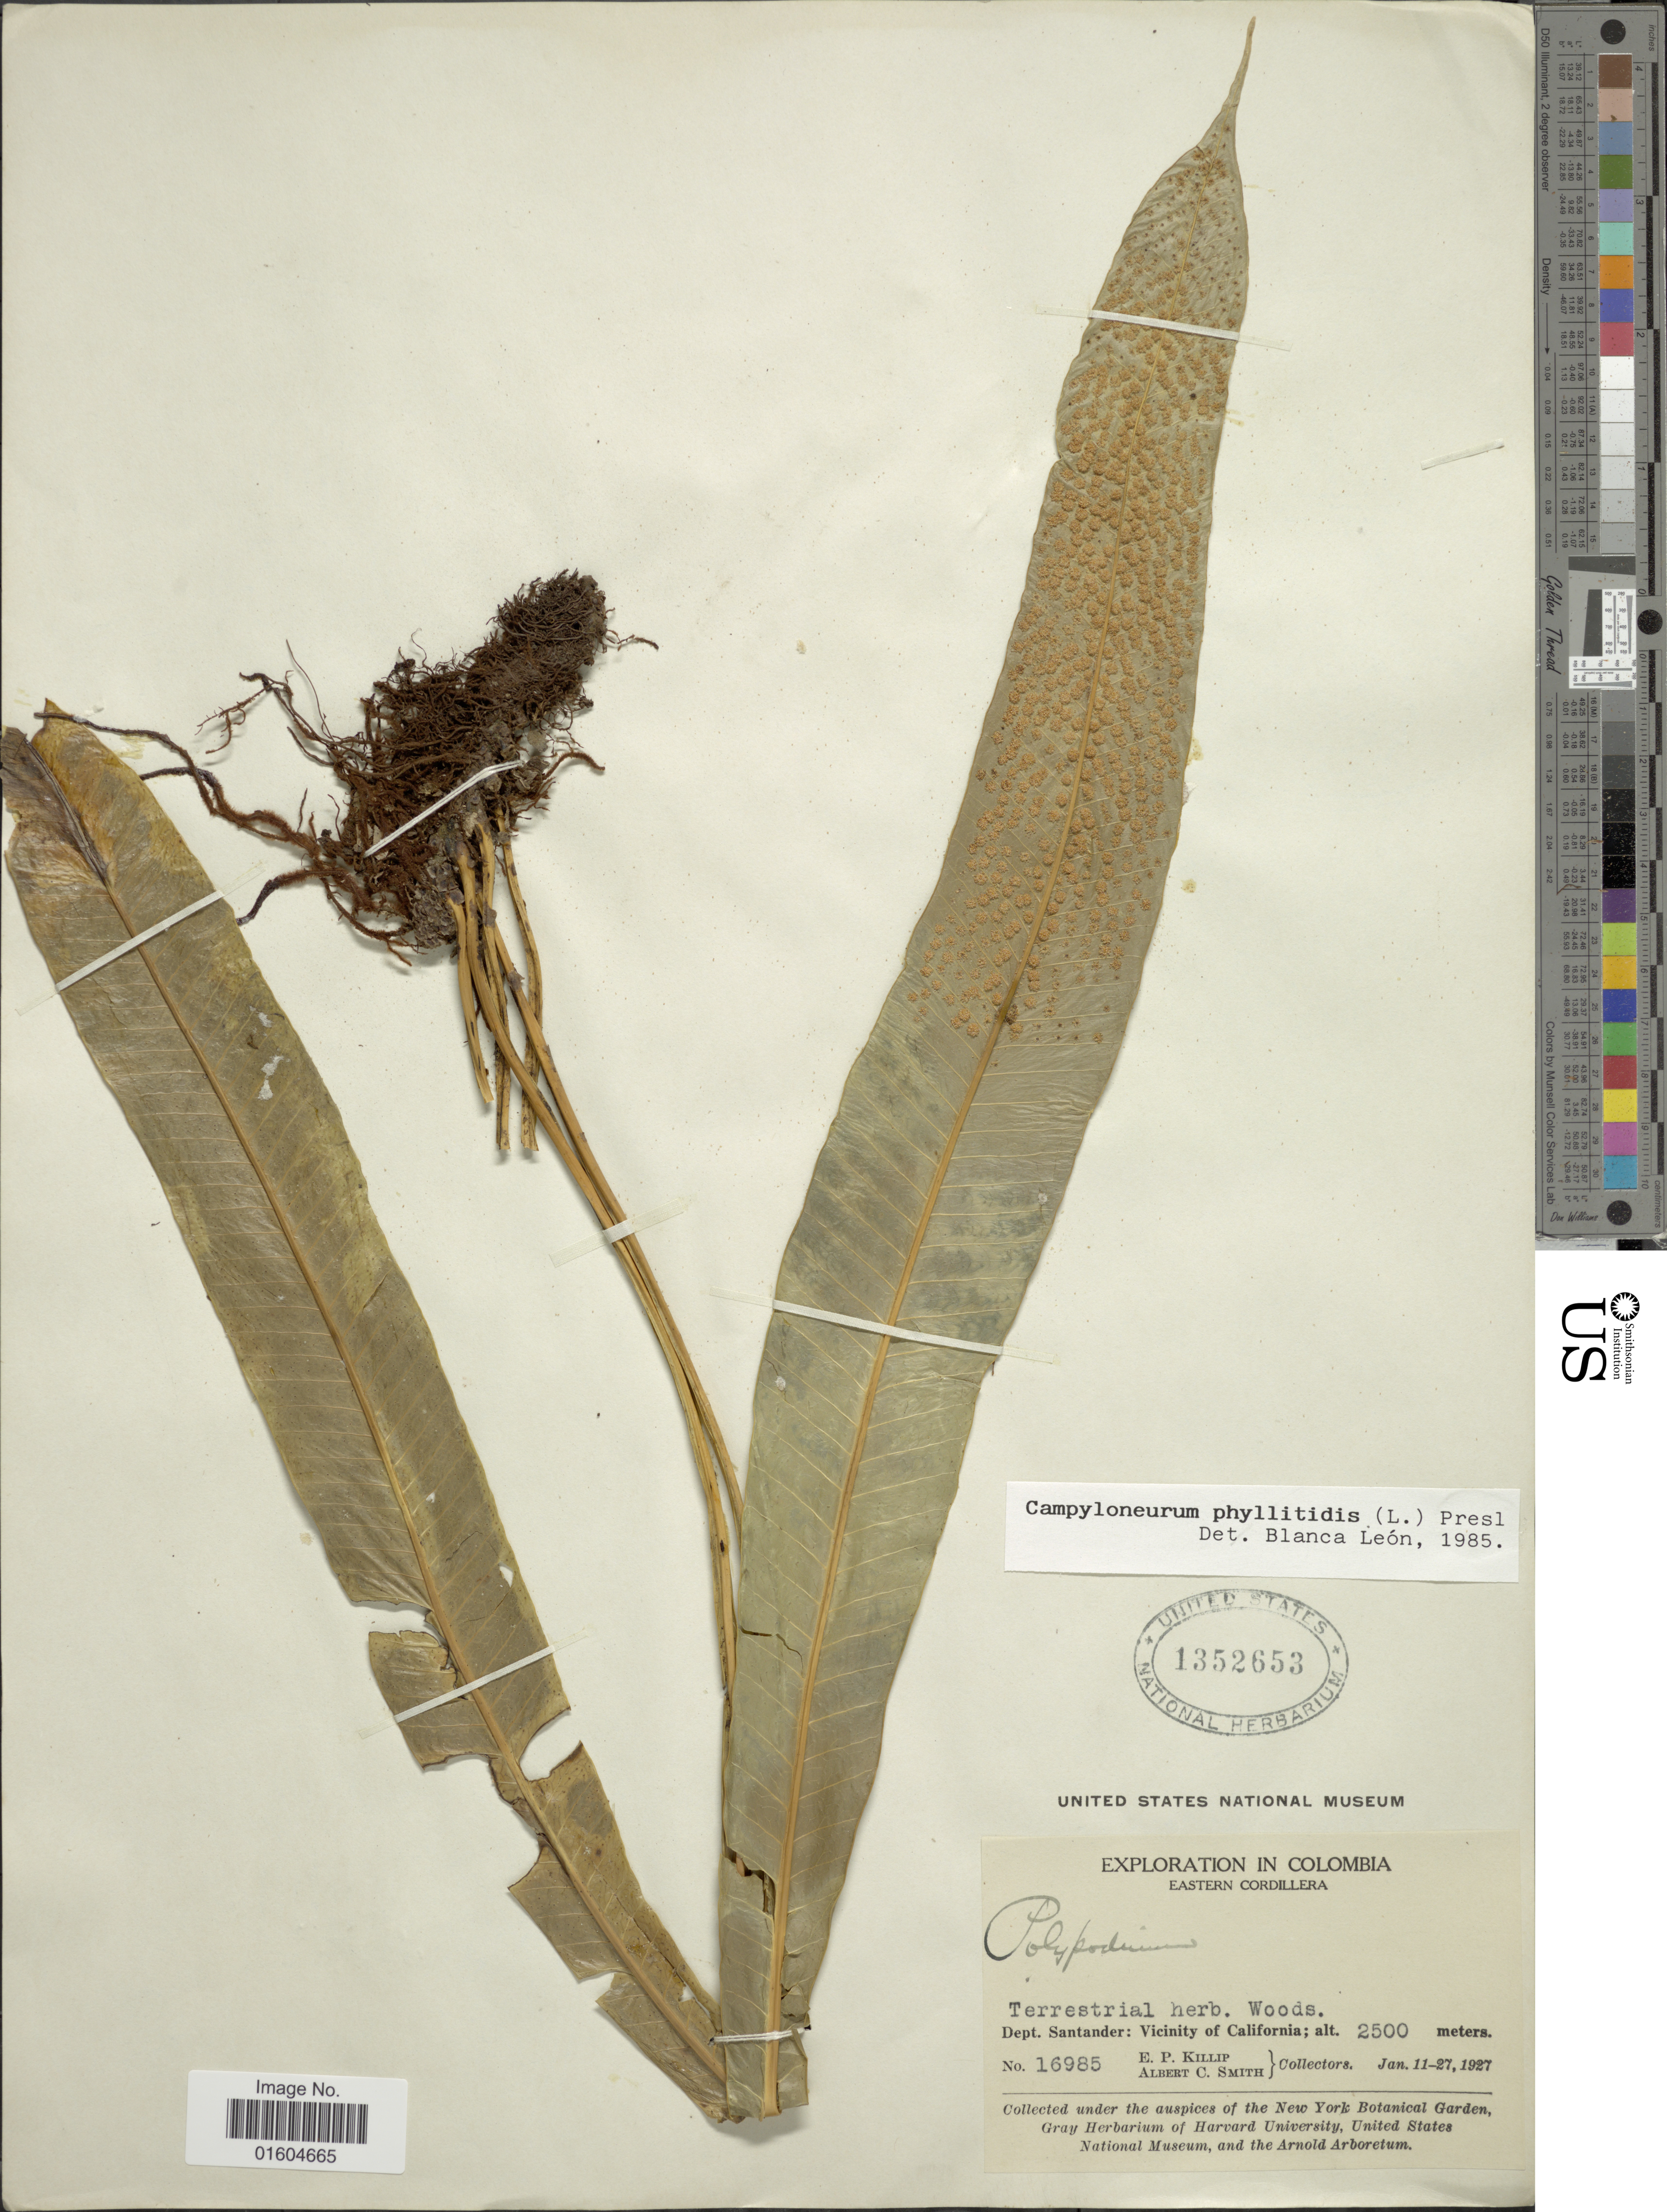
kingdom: Plantae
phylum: Tracheophyta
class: Polypodiopsida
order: Polypodiales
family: Polypodiaceae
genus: Campyloneurum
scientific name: Campyloneurum phyllitidis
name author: (L.) C. Presl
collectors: E. P. Killip & A. C. Smith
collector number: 16985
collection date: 1927-01-11/1927-01-27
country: Colombia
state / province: Santander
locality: Colombia. Eastern Cordillera. Dept. Santander: Vicinity of California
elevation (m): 2500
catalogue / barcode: US 1352653